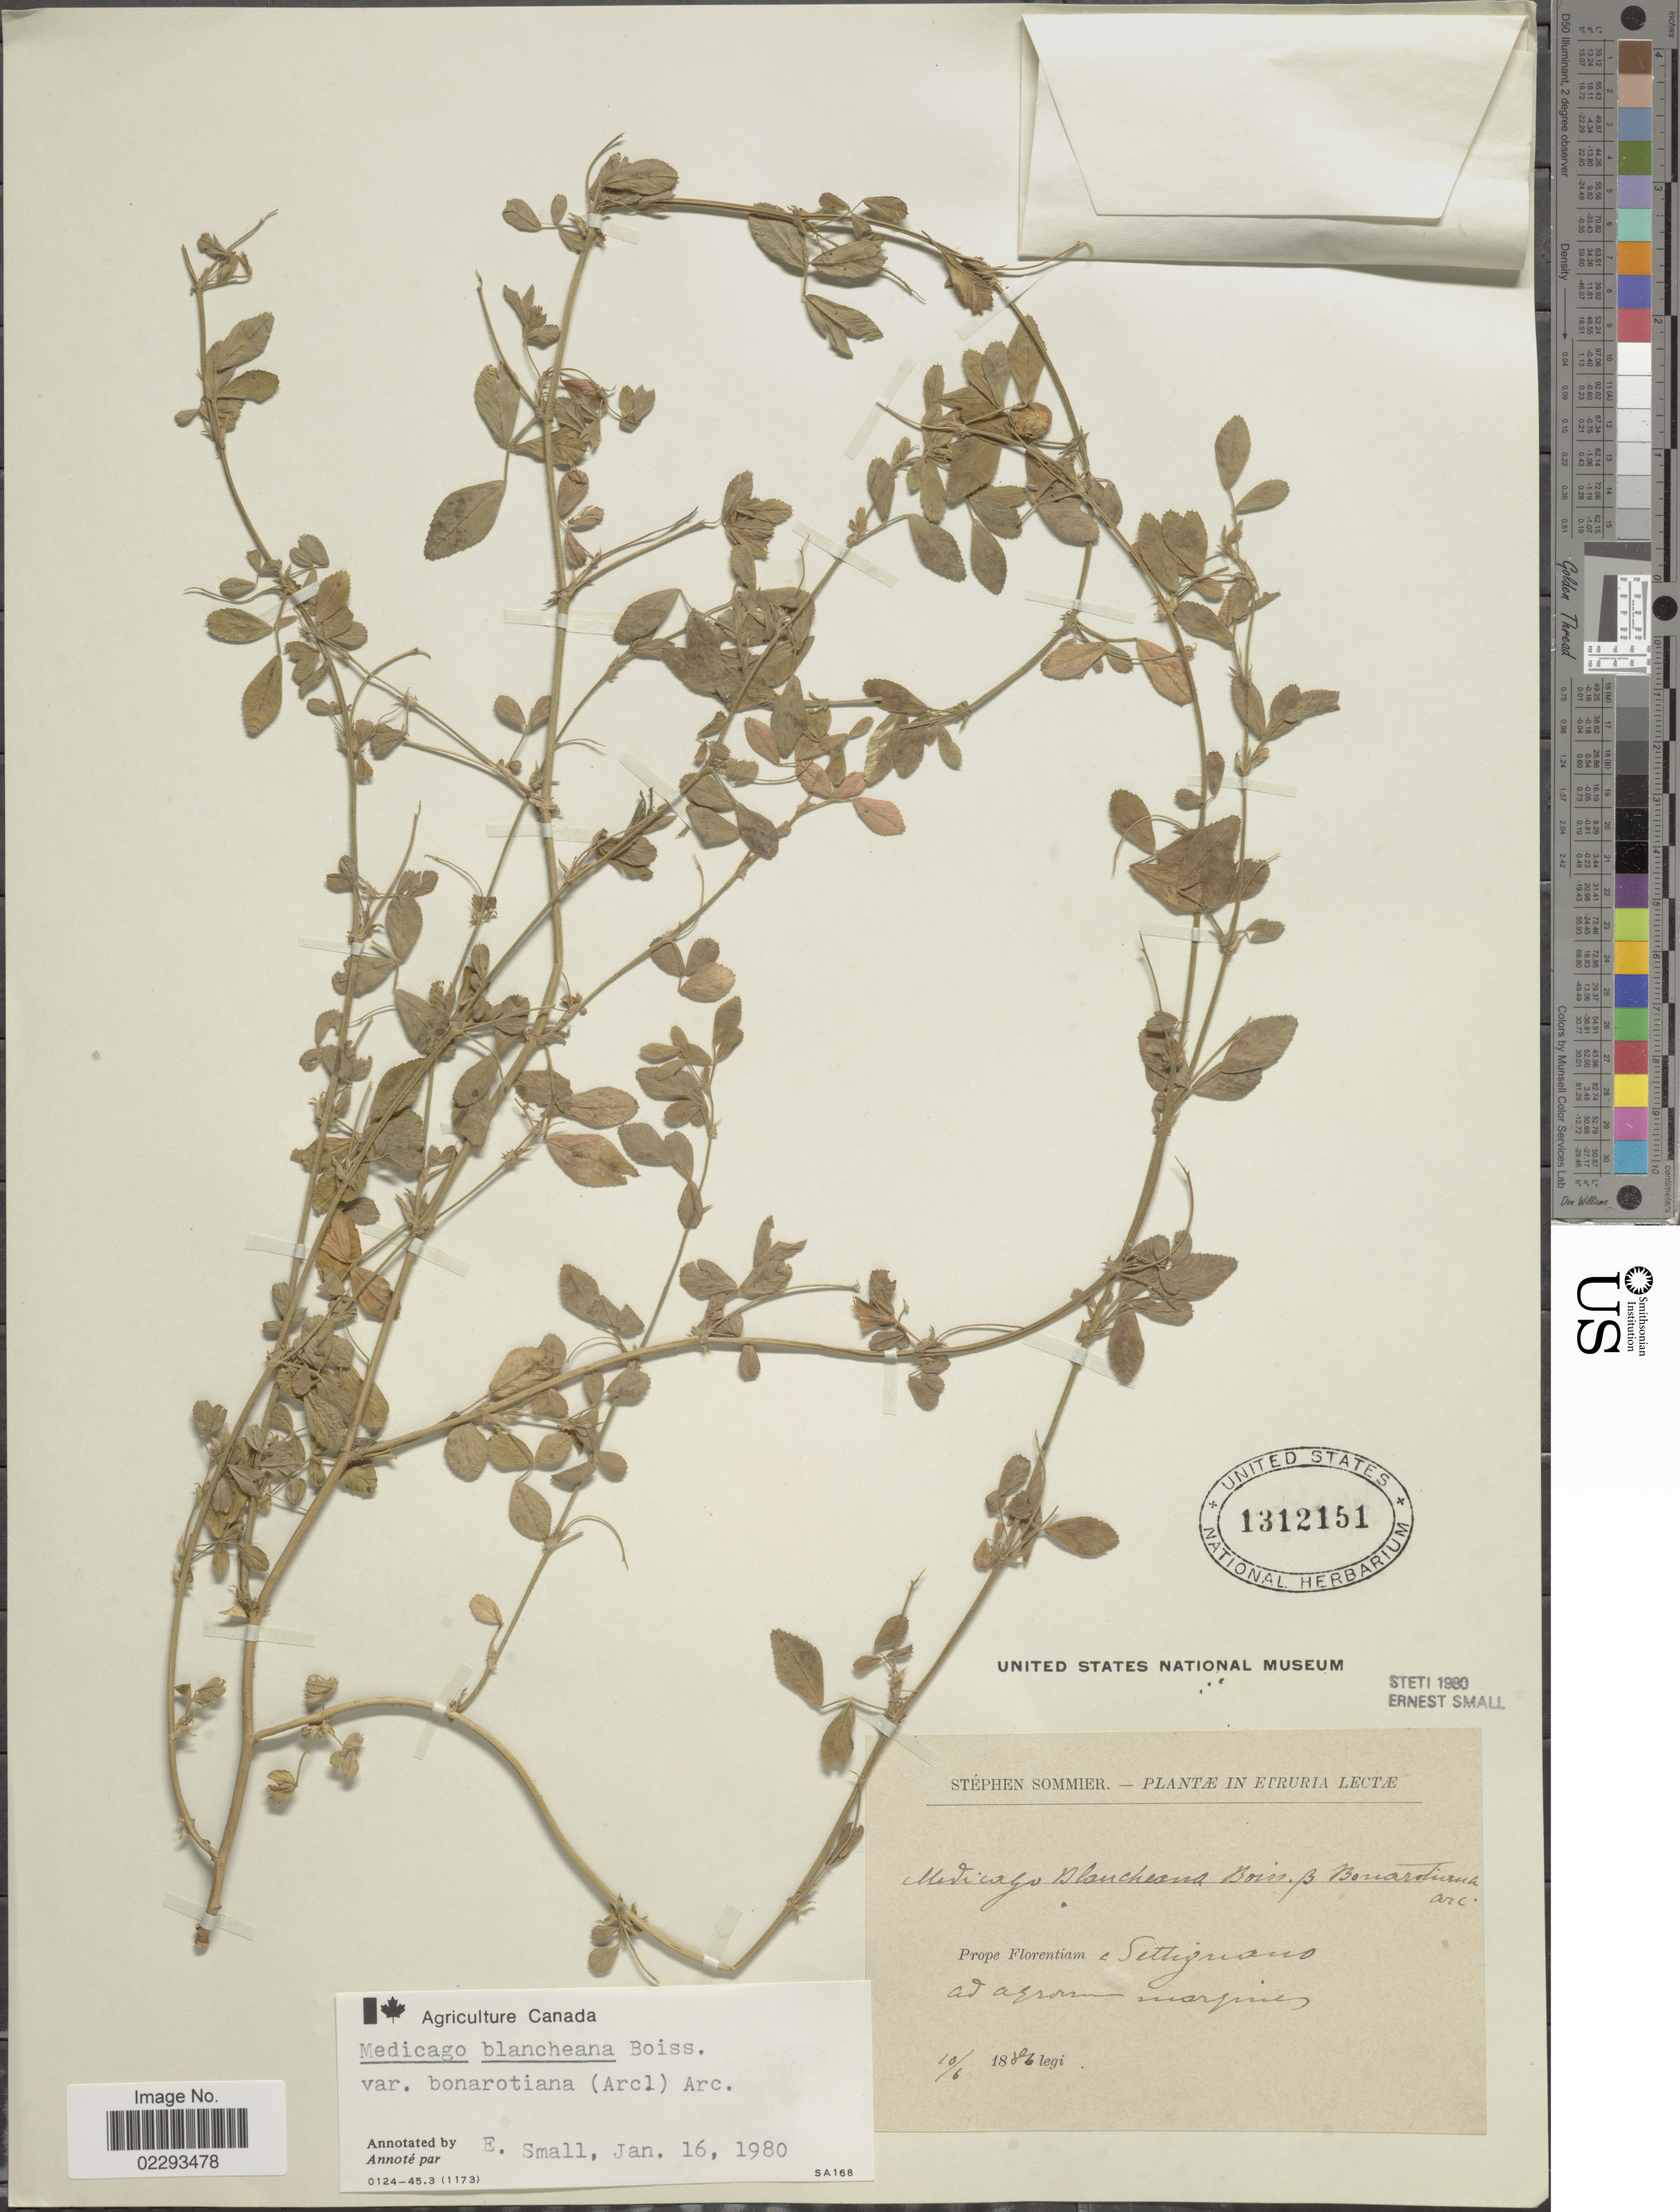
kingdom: Plantae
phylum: Tracheophyta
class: Magnoliopsida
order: Fabales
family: Fabaceae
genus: Medicago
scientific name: Medicago blancheana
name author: Boiss.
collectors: S. Sommier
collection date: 1886-06-10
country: Italy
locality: In el Ruria, Settiguvuo ad arrorr marspue [interpreted]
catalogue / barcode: US 1312151